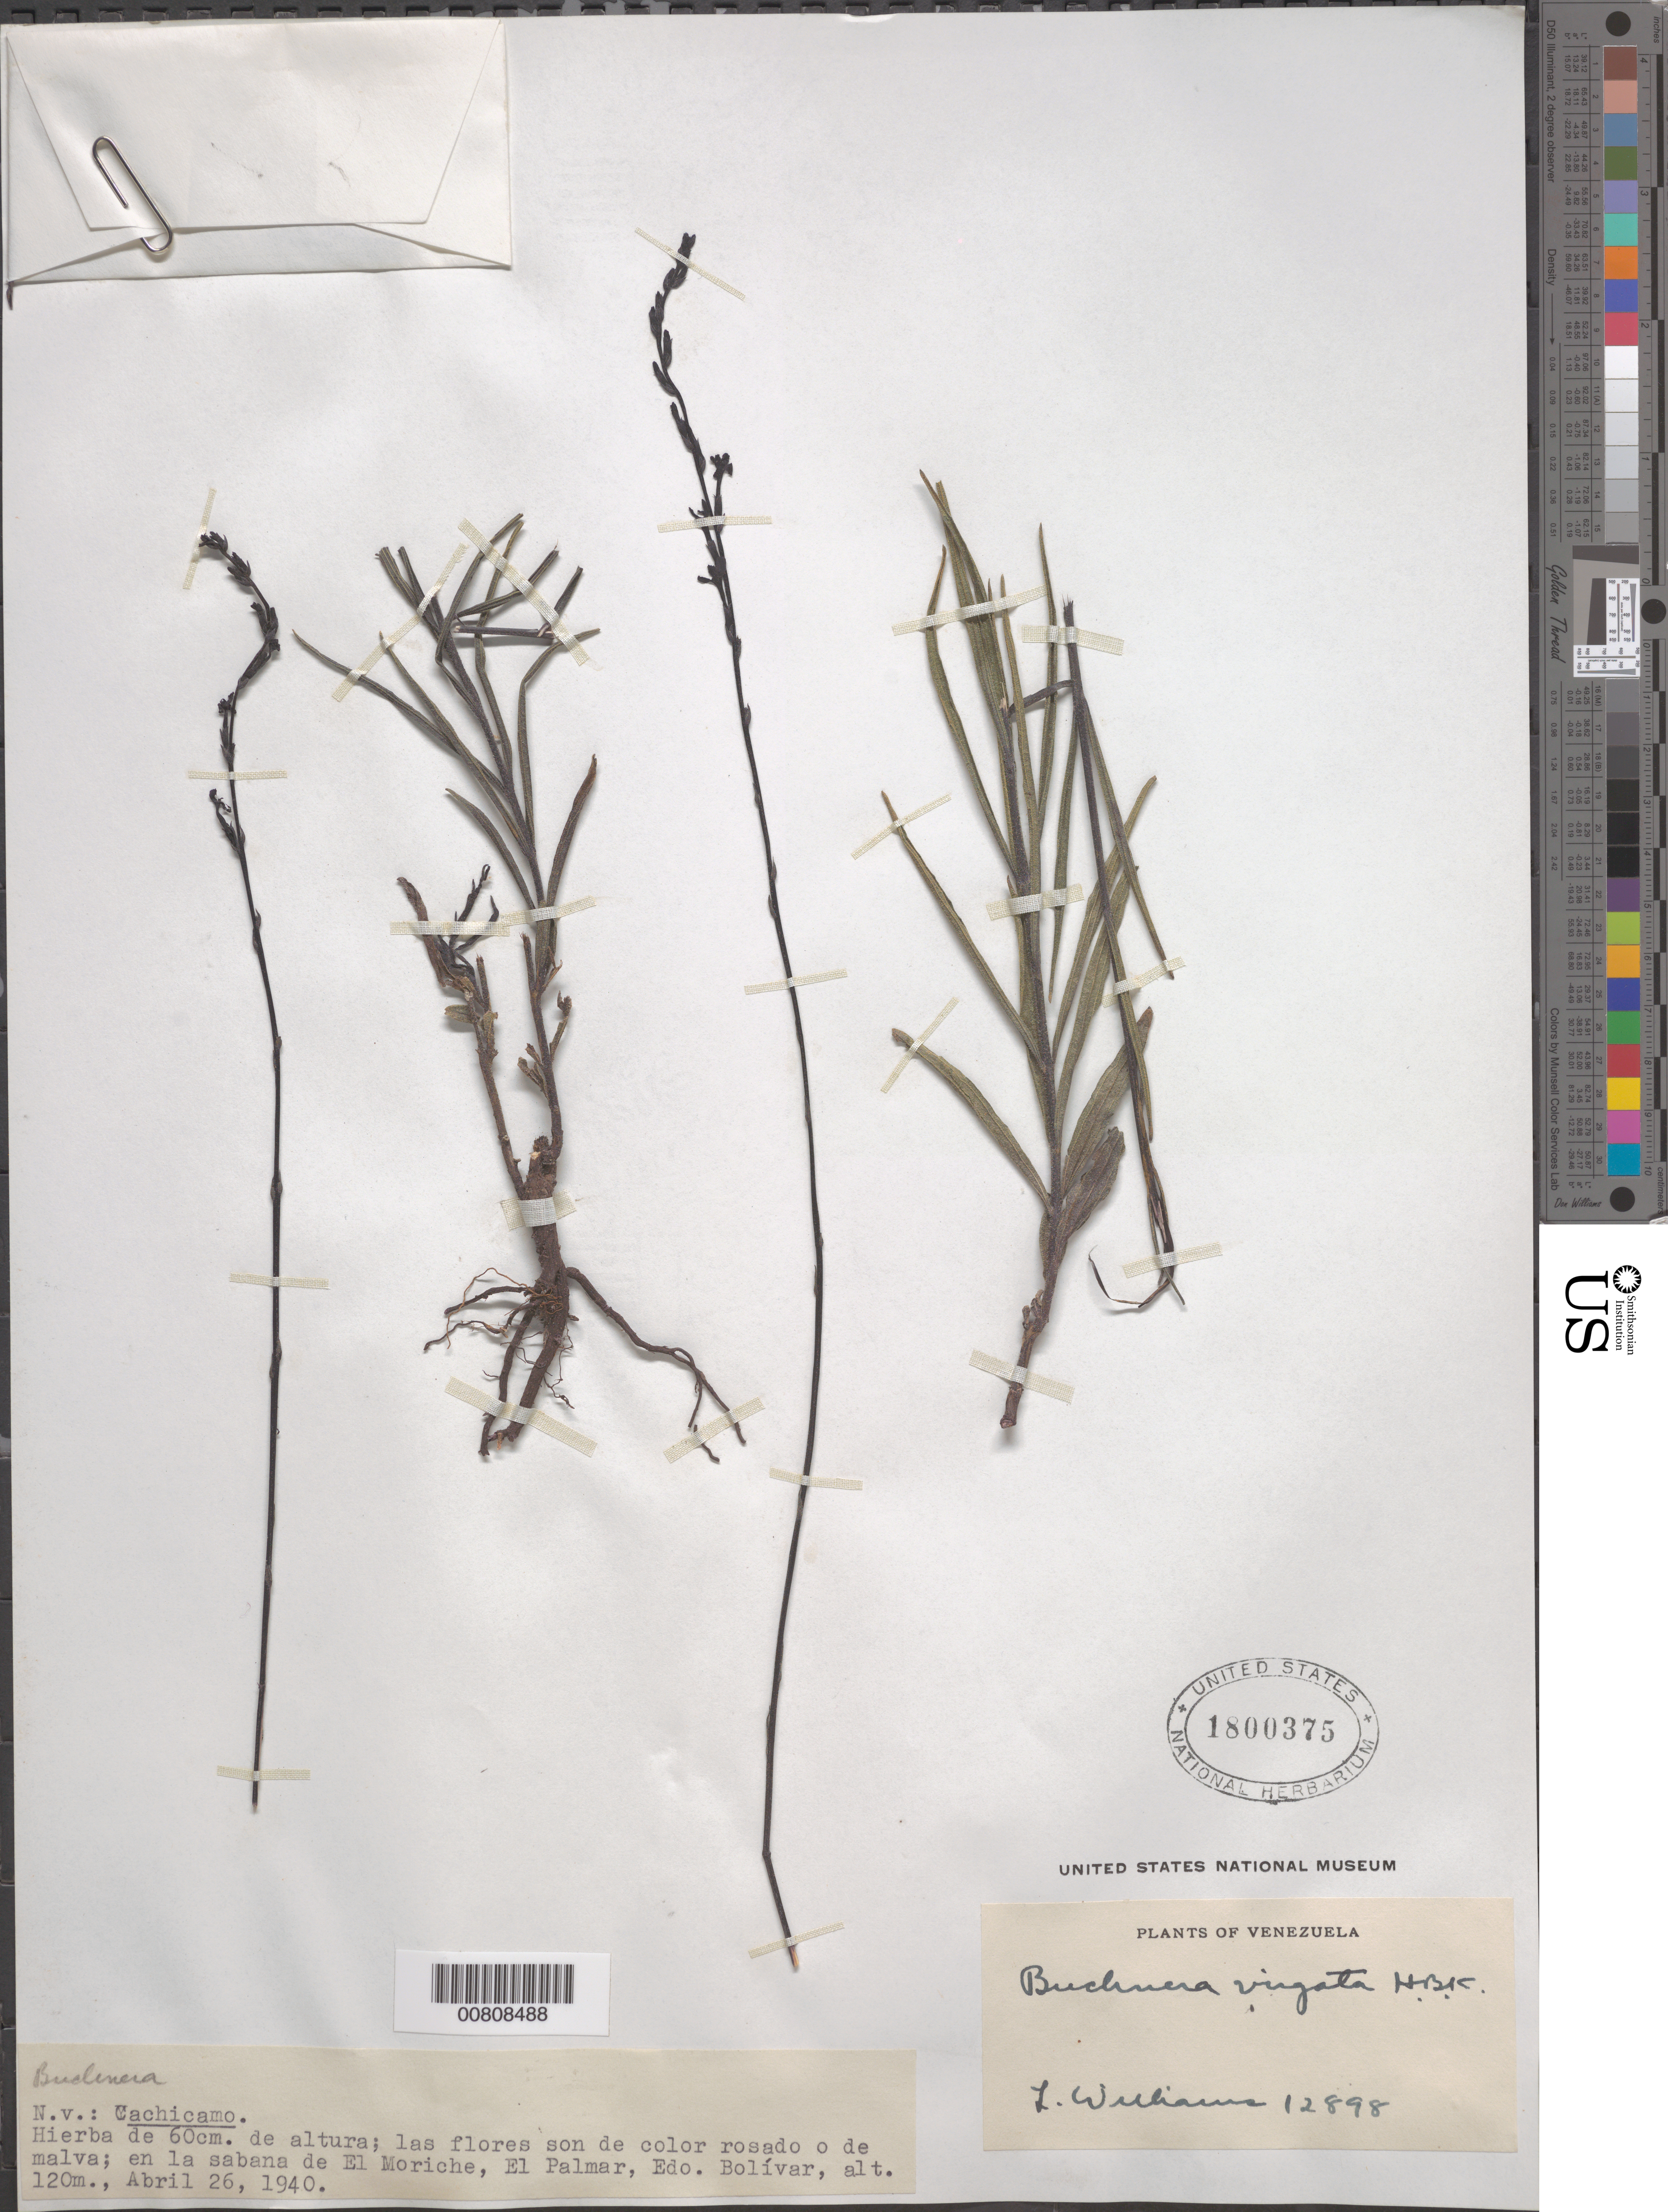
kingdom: Plantae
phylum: Tracheophyta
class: Magnoliopsida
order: Lamiales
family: Orobanchaceae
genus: Buchnera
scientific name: Buchnera virgata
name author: Kunth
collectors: Ll. Williams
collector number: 12898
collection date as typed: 26-Apr-40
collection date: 1940-04-26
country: Venezuela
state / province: Bolívar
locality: El Palmar, El Morichal cerca de El Palmar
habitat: Sabana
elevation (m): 120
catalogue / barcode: US 1800375